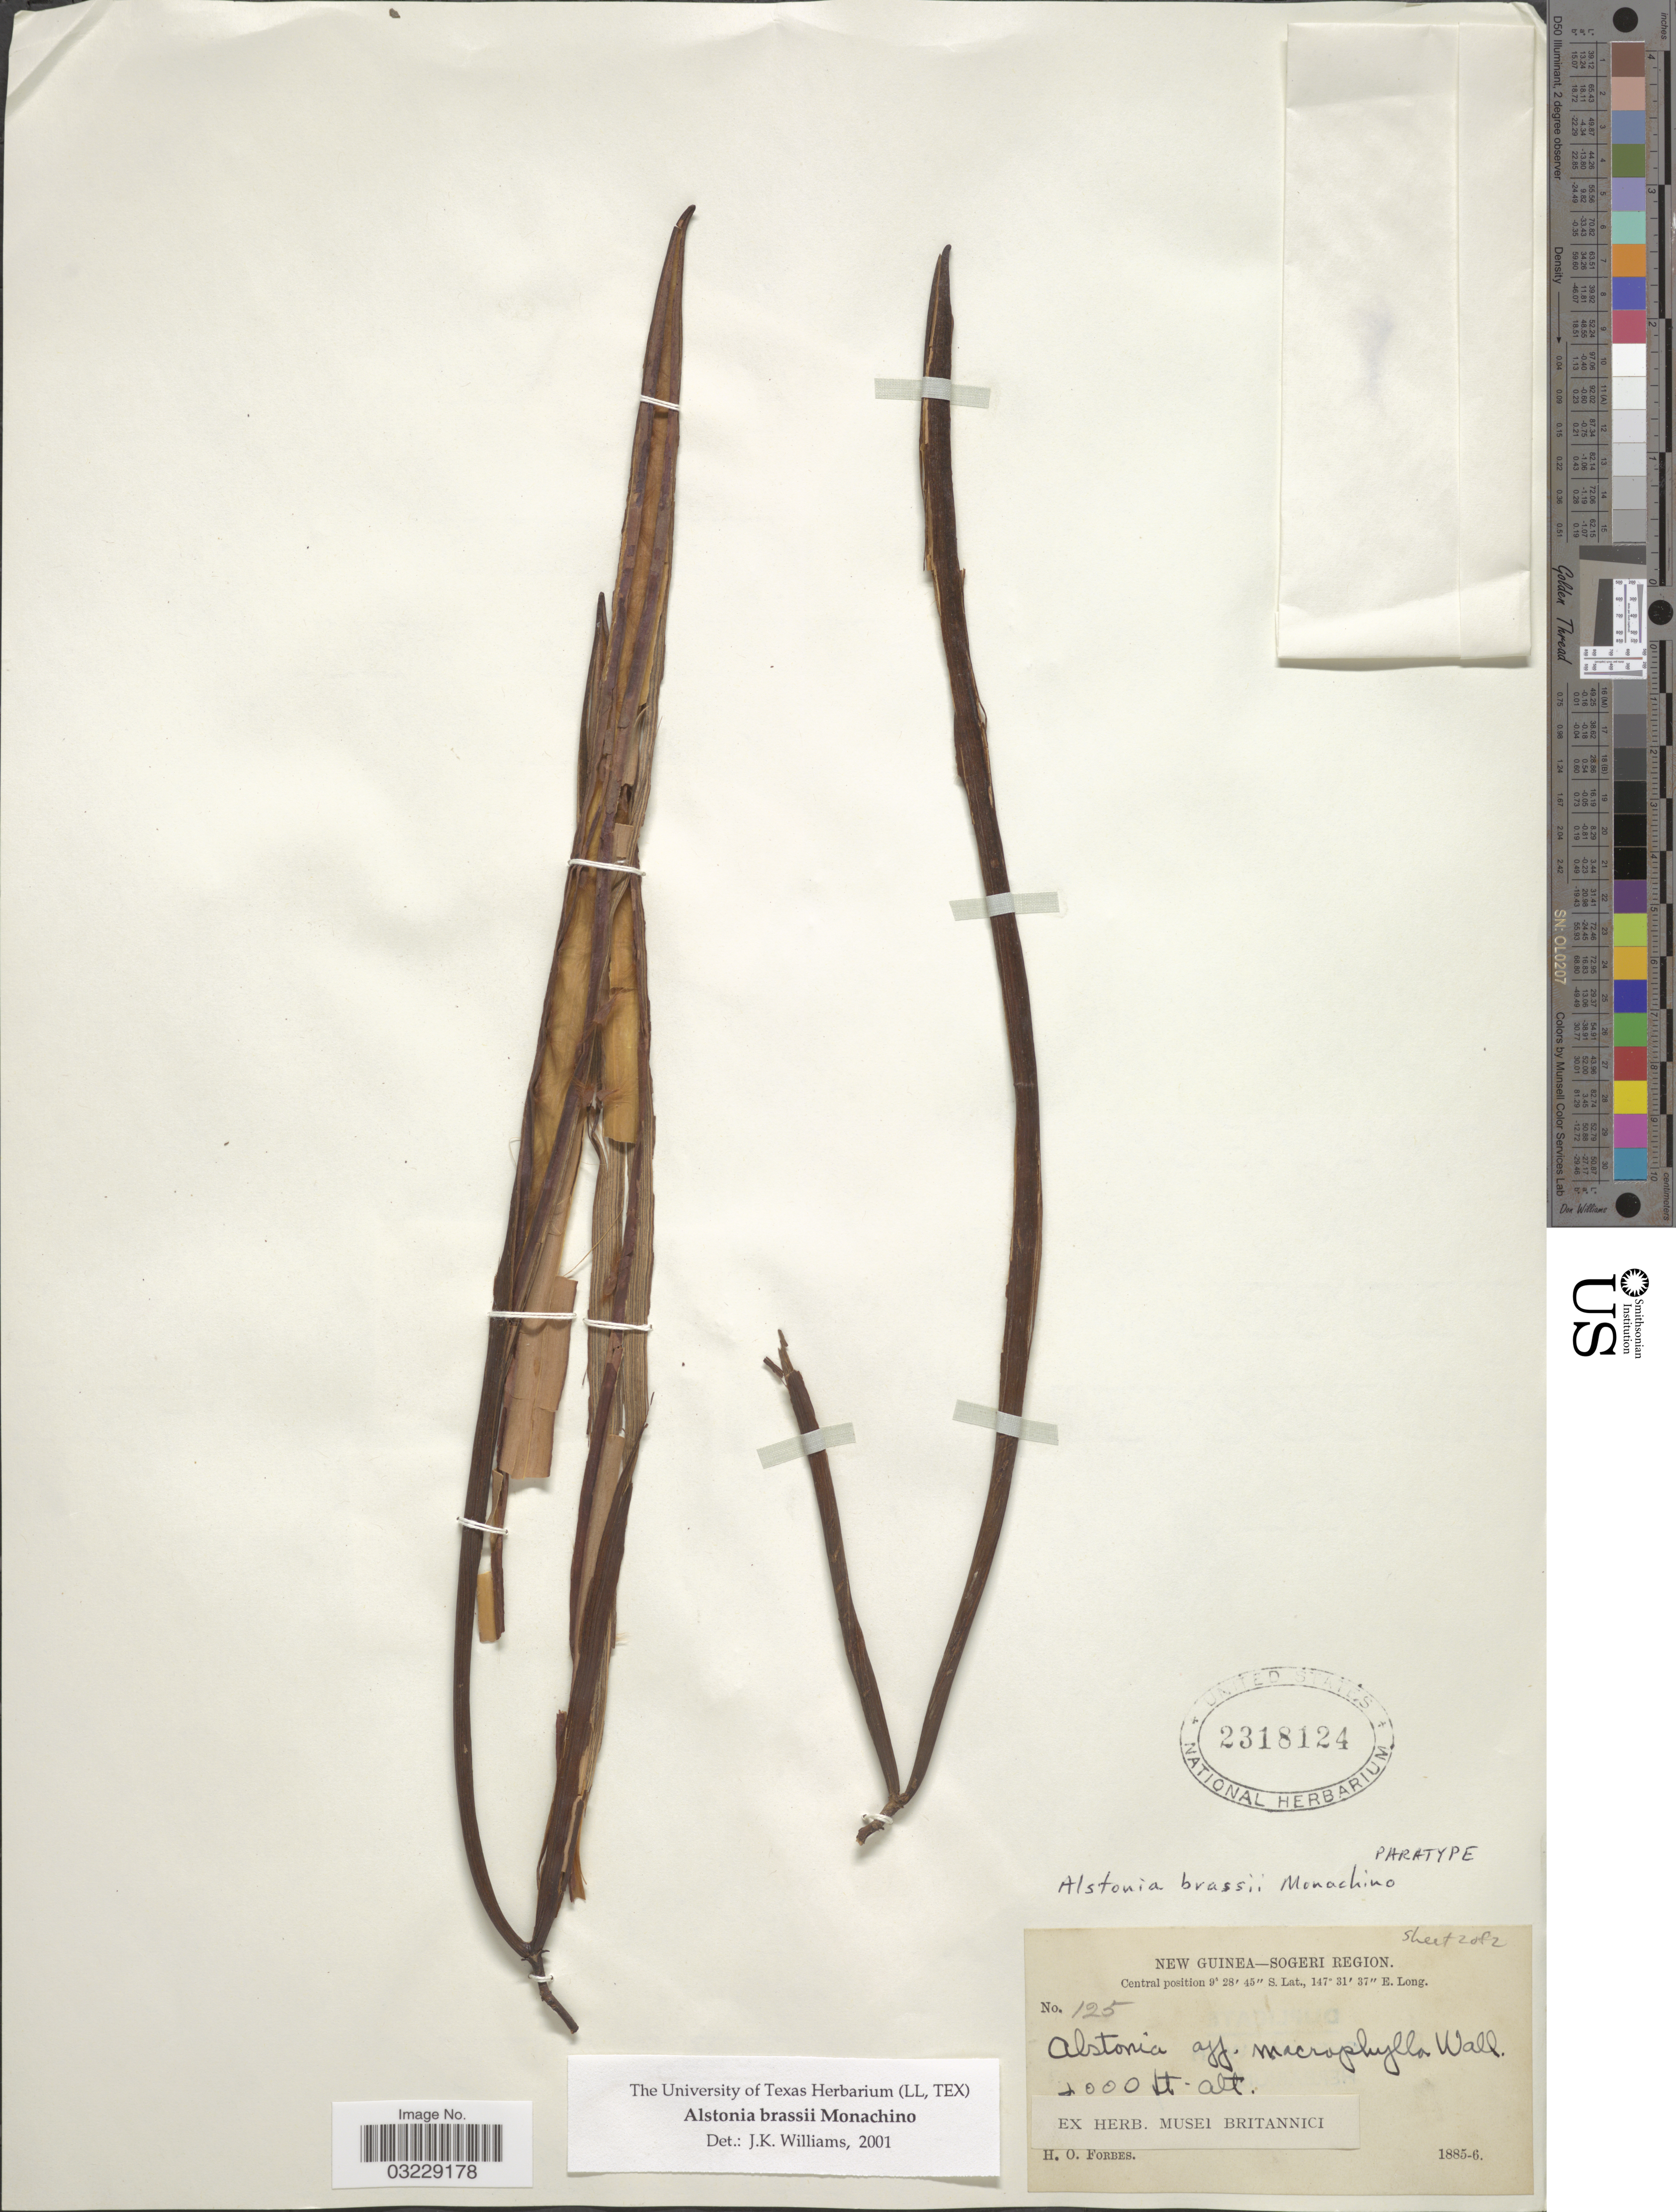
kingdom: Plantae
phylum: Tracheophyta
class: Magnoliopsida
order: Gentianales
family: Apocynaceae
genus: Alstonia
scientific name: Alstonia brassii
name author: Monach.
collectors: H. O. Forbes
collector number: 125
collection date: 1885/1886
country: Papua New Guinea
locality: New Guinea - Sogeri Region.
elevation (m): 1219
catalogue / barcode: US 2318124